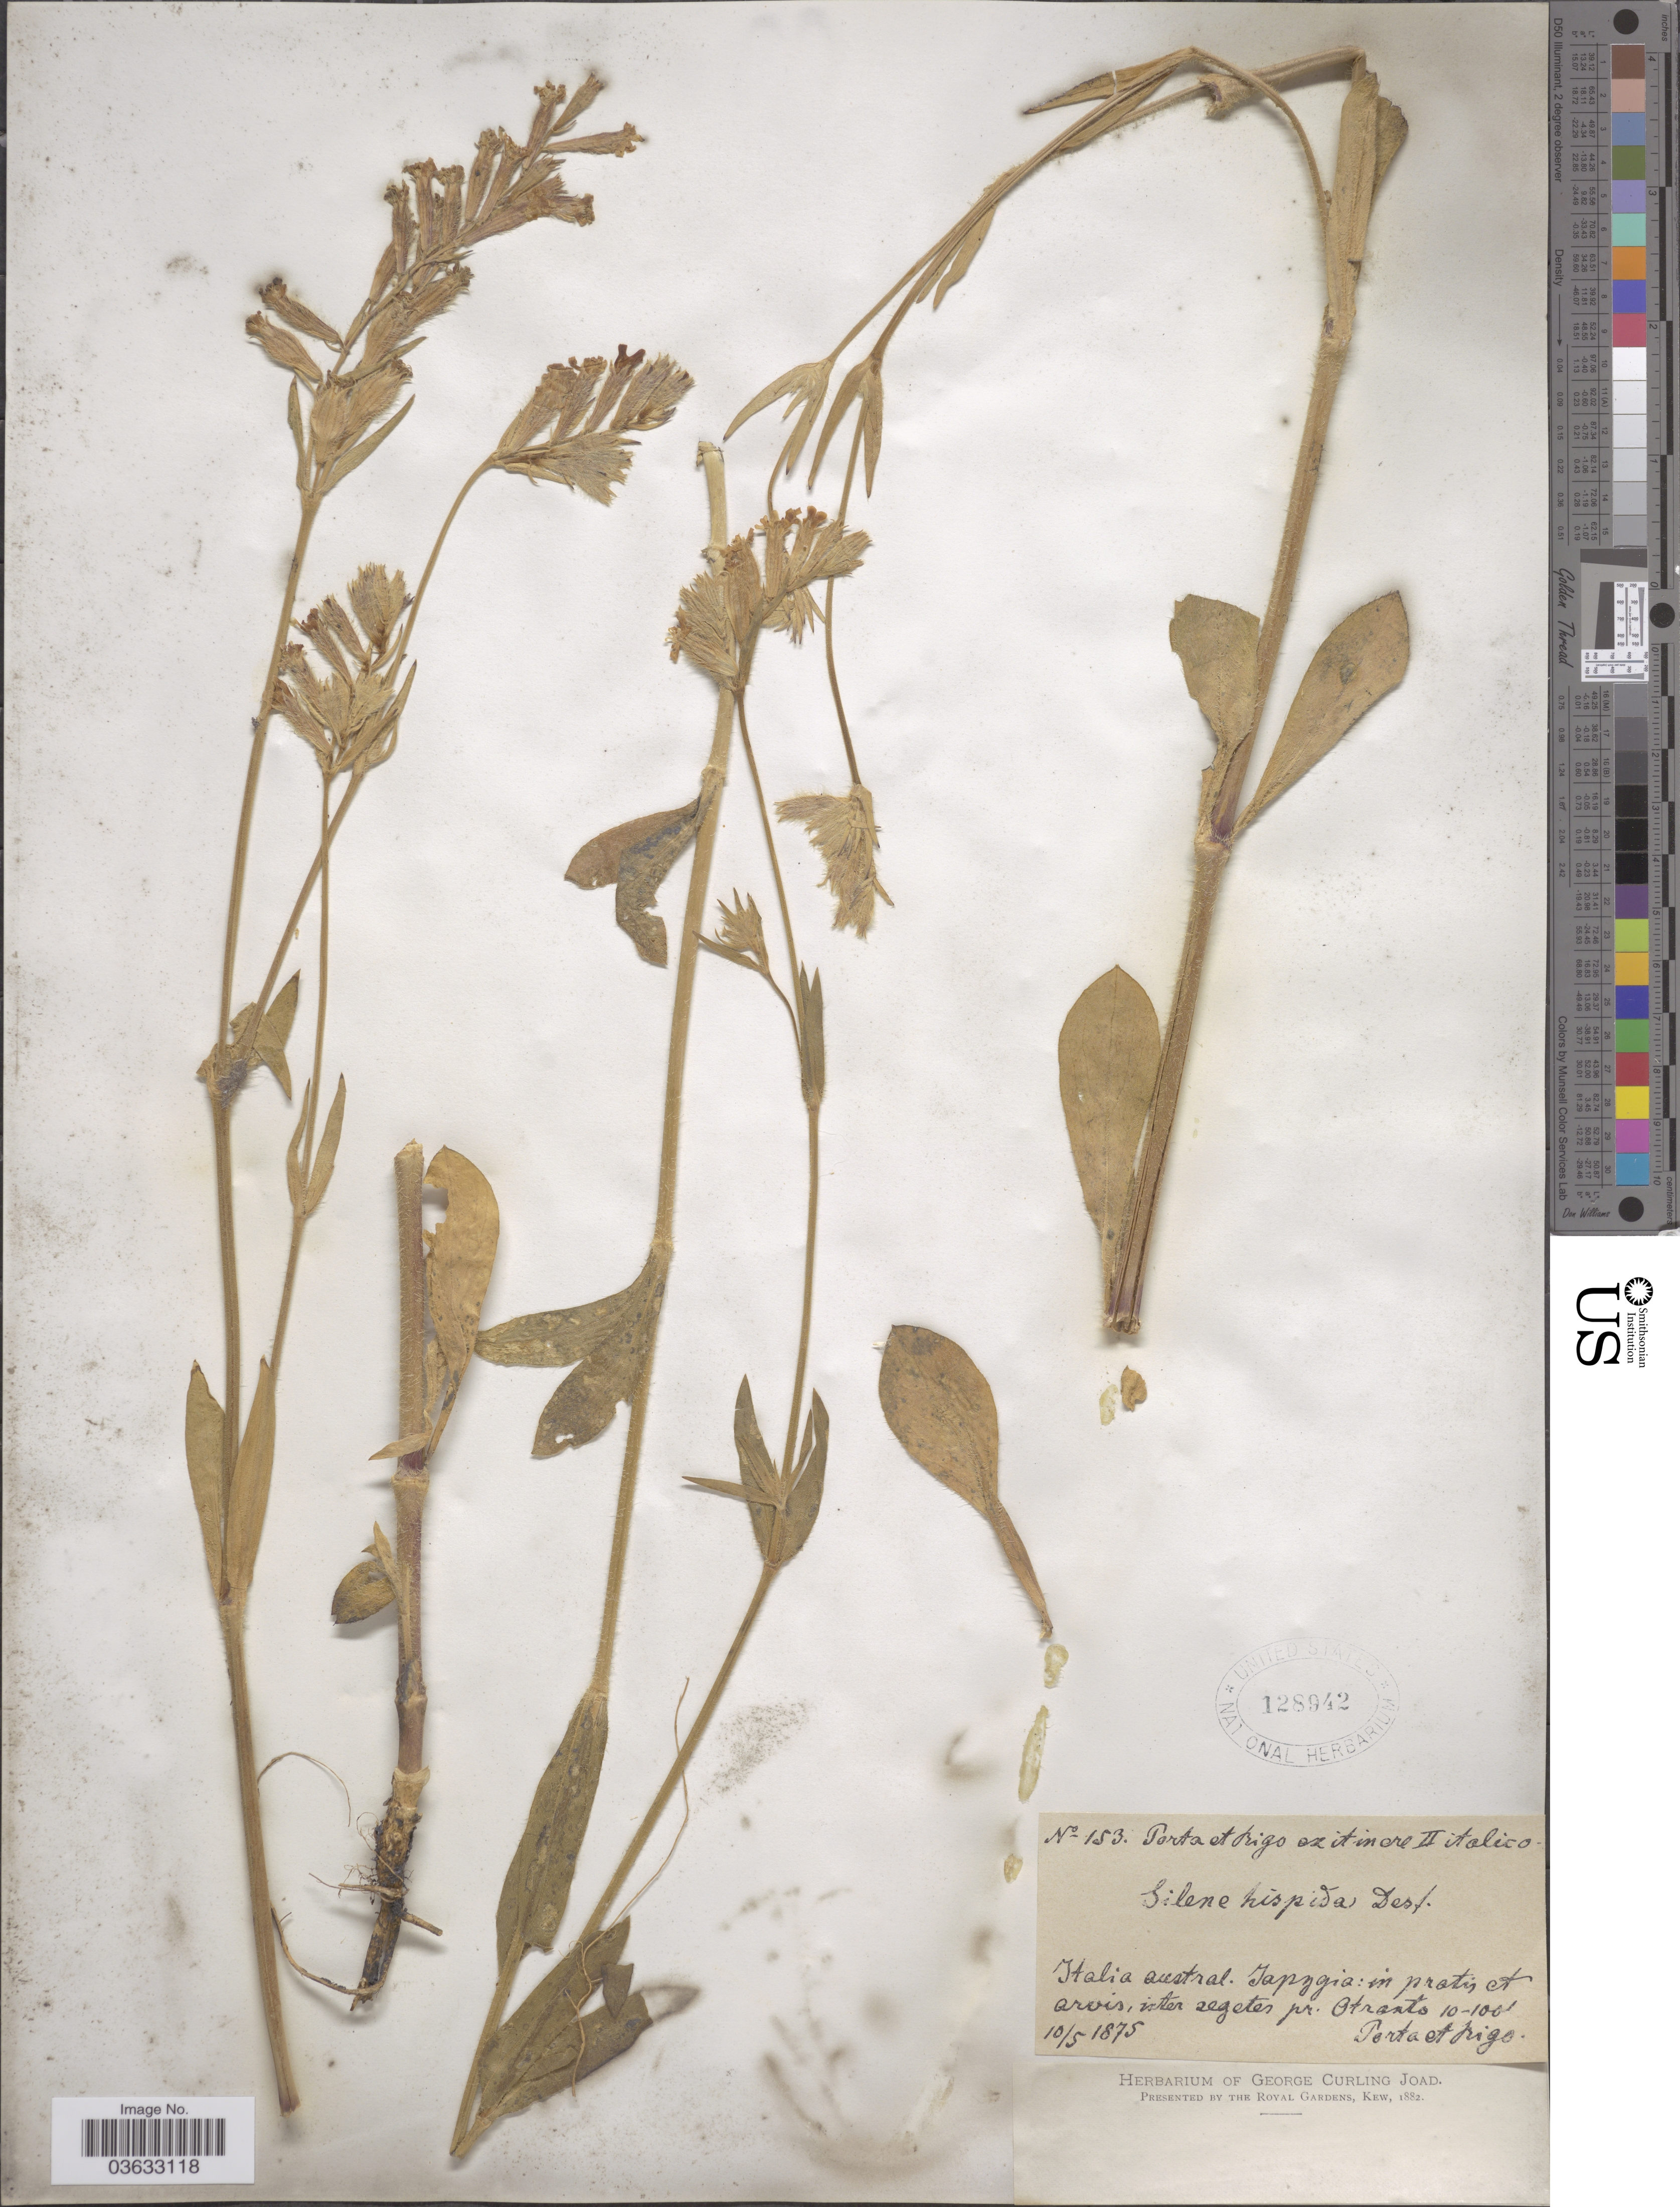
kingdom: Plantae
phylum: Tracheophyta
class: Magnoliopsida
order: Caryophyllales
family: Caryophyllaceae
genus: Silene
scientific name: Silene hispida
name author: Desf.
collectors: -- Porta & -- Rigo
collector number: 153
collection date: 1875-05-10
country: Italy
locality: Italia austral. Tapygia: in pratis et arvis, ister segetes pr. Otranto.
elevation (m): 3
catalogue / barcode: US 128942